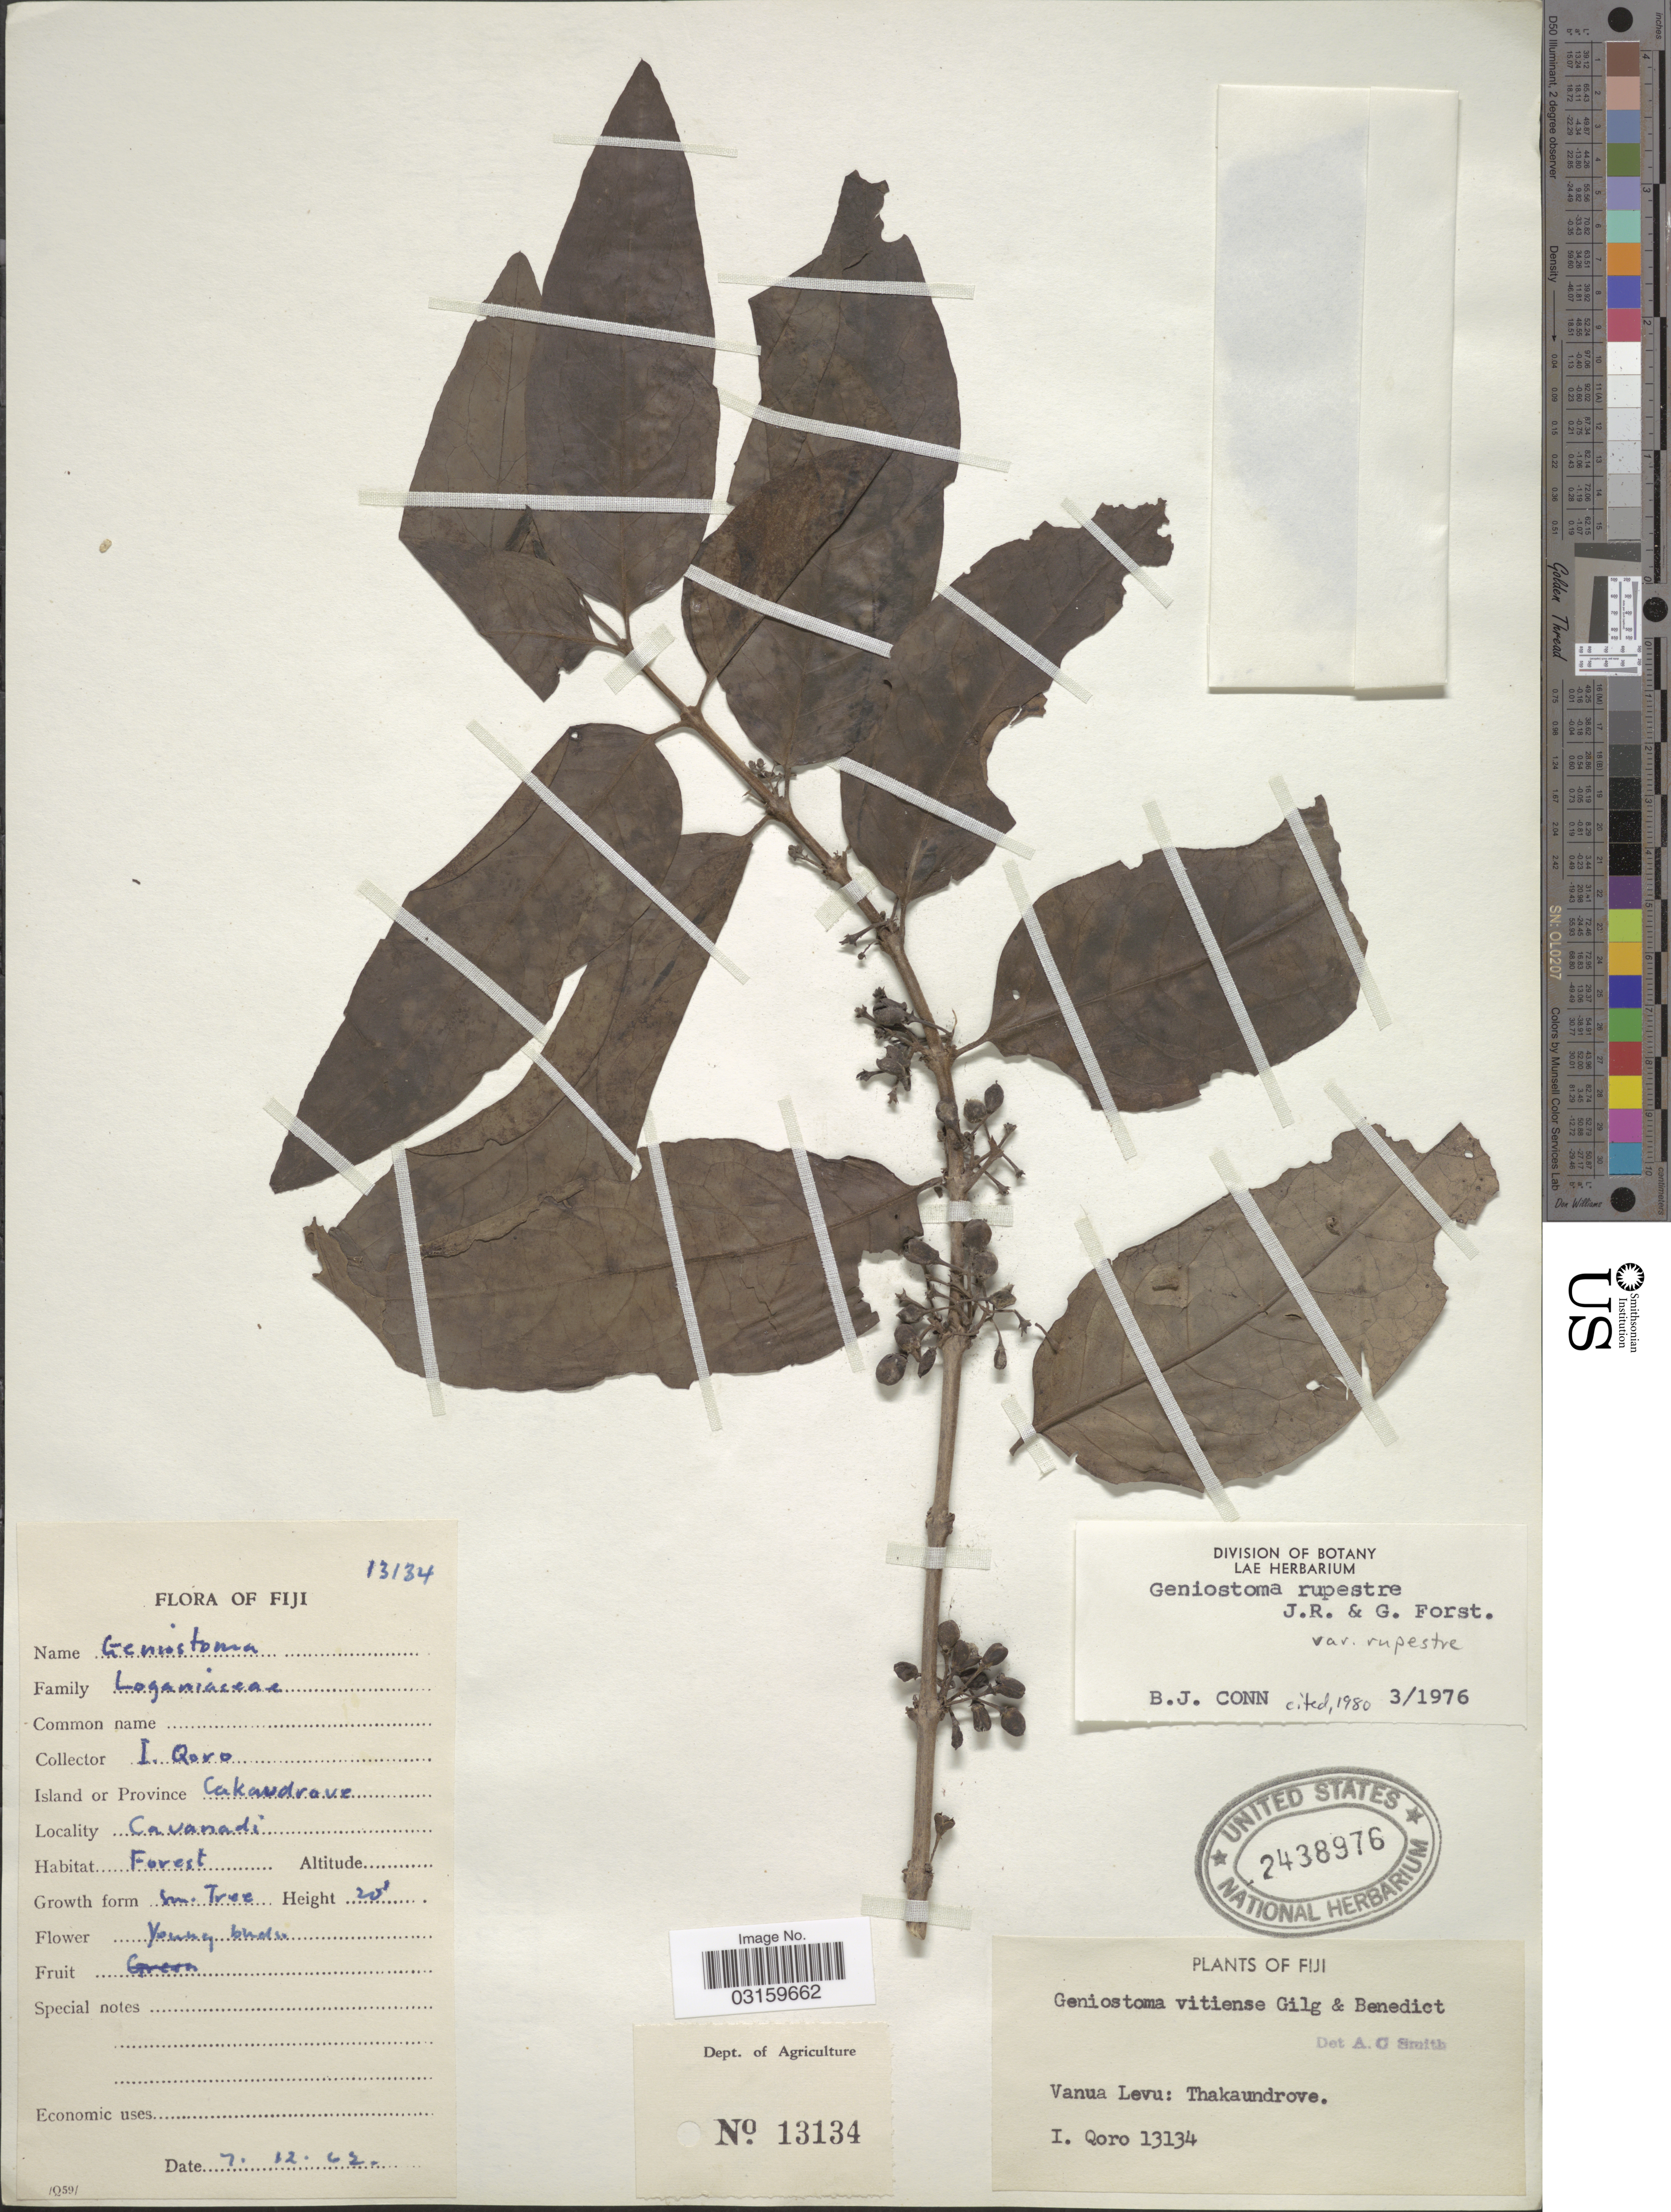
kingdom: Plantae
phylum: Tracheophyta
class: Magnoliopsida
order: Gentianales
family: Loganiaceae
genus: Geniostoma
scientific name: Geniostoma rupestre var. rupestre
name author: J.R. Forst. & G. Forst.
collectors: I. Qoro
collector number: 13134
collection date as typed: Transcribed d/m/y: 7/12/62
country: Fiji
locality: Island or Province Cakaudrove, Cavanadi. Vanua Levu: Thakaundrove.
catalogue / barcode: US 2438976